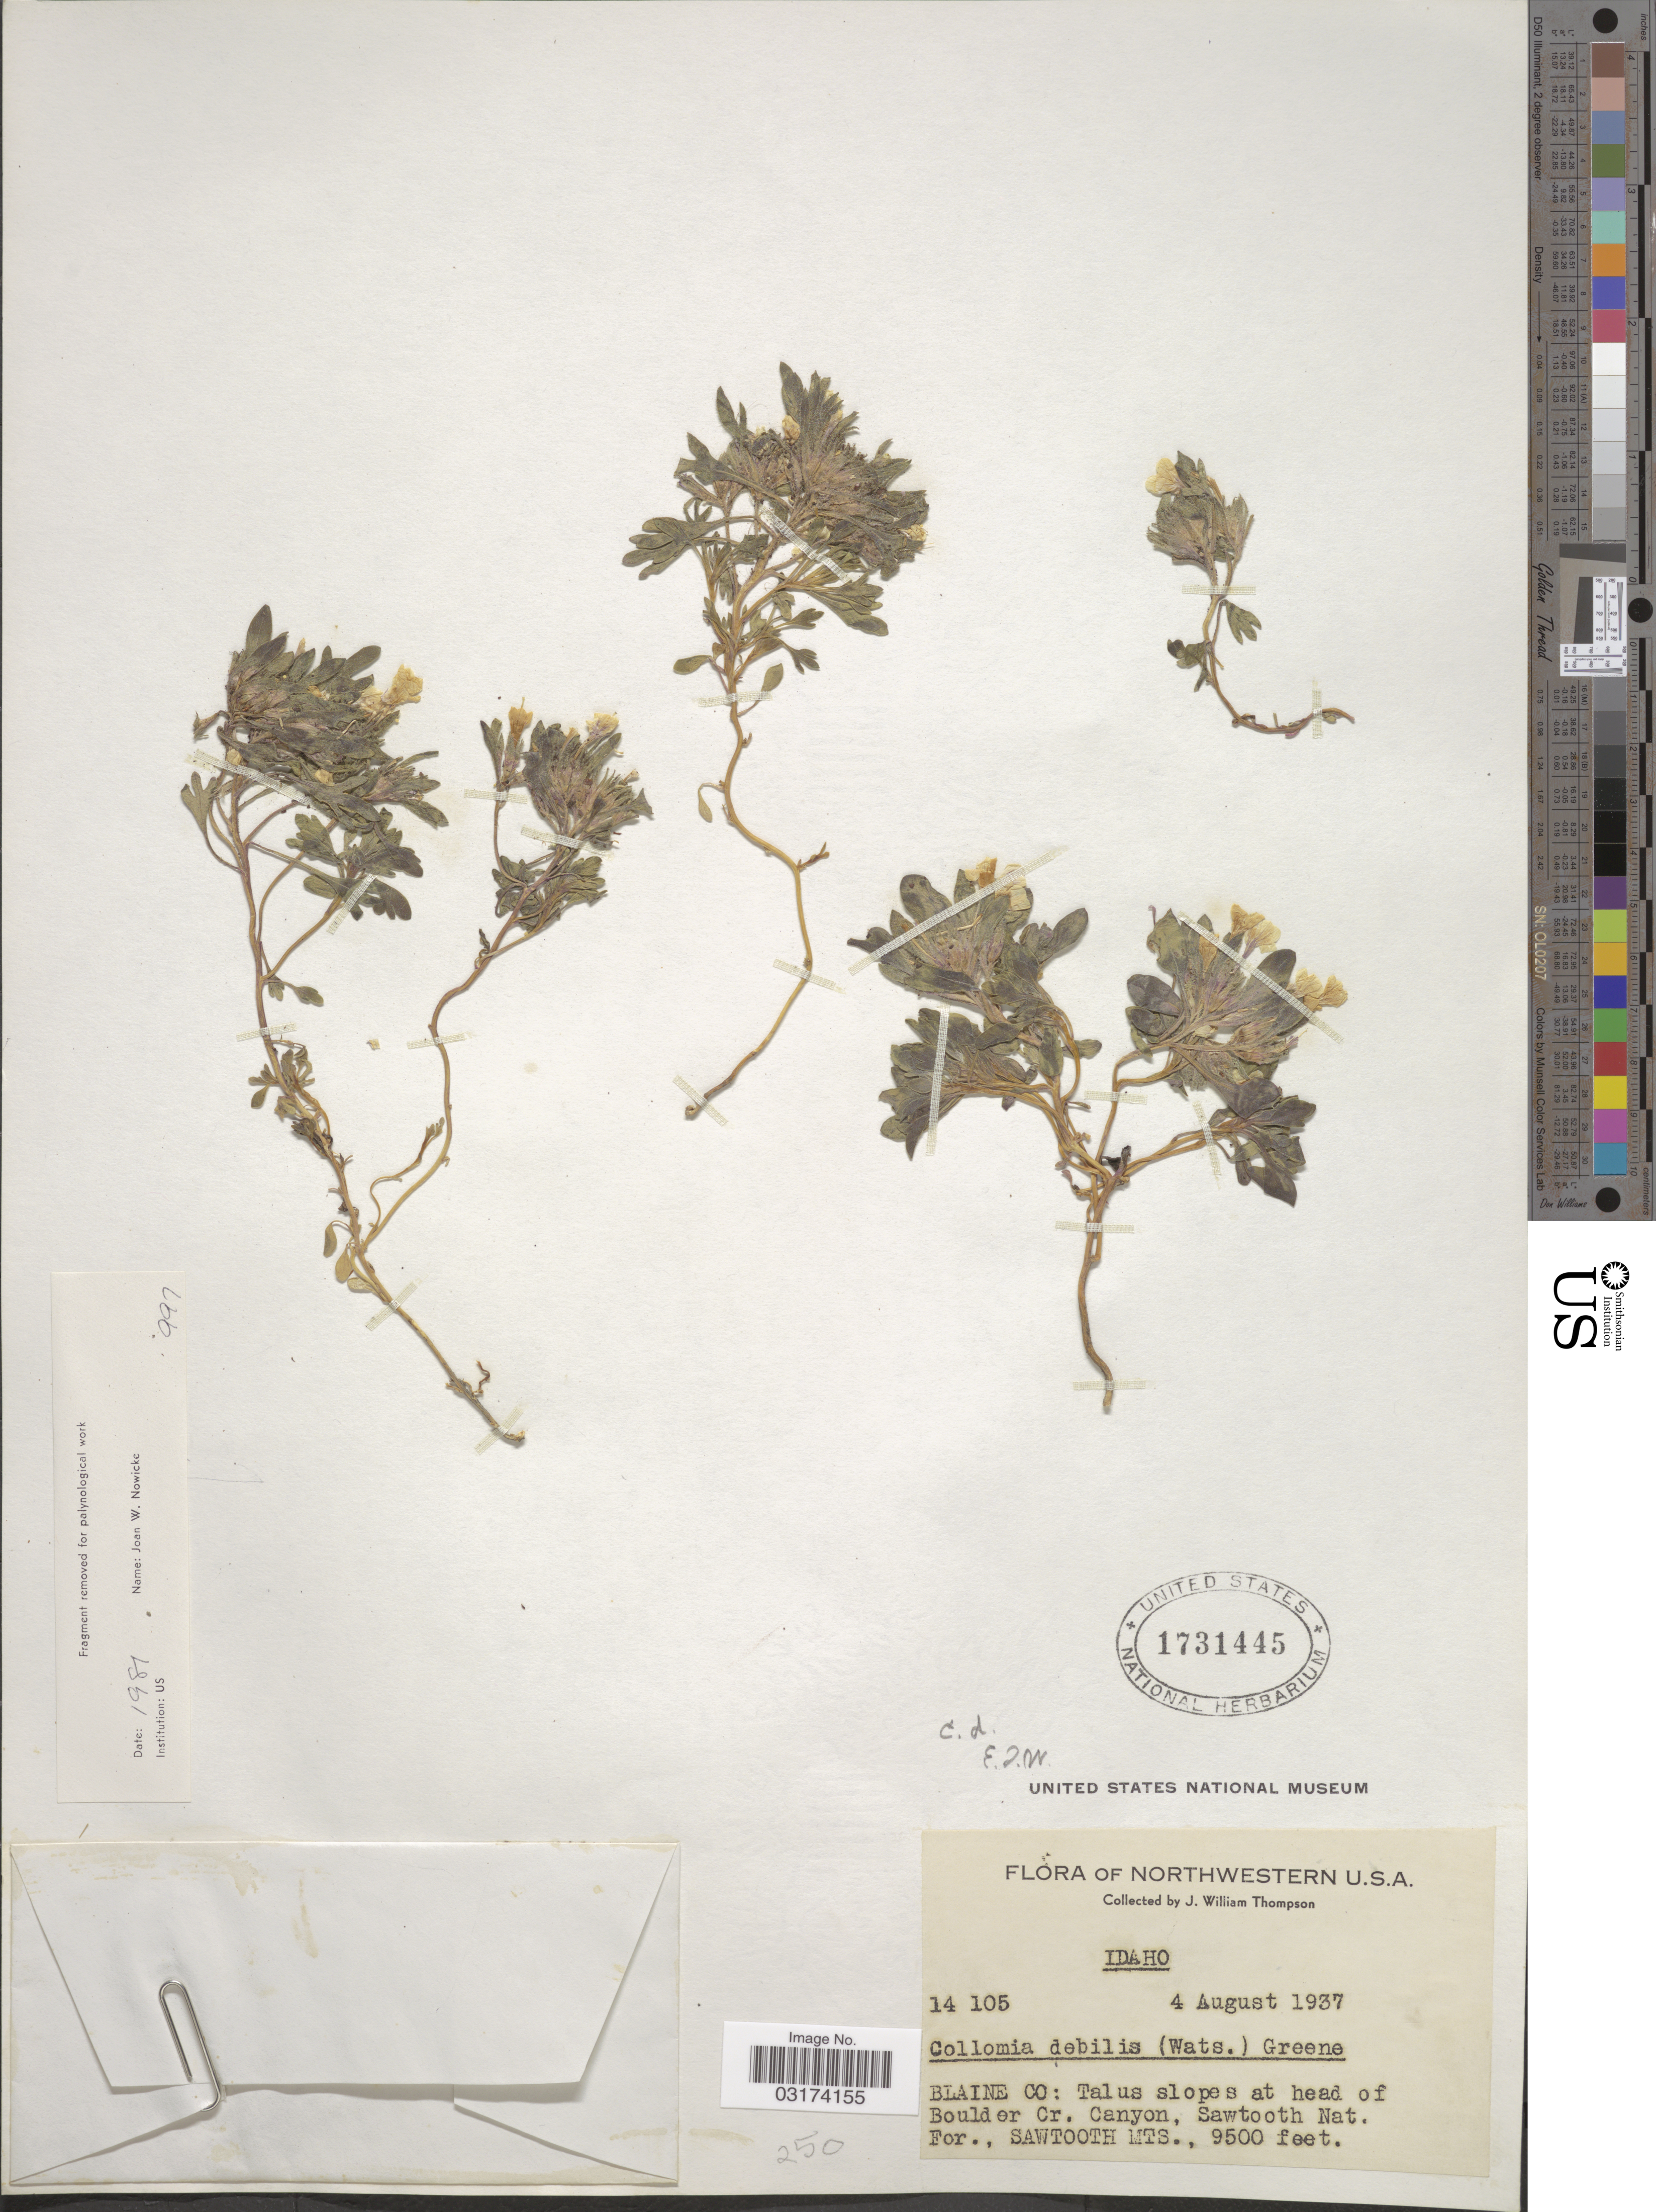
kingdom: Plantae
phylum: Tracheophyta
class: Magnoliopsida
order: Ericales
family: Polemoniaceae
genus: Collomia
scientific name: Collomia debilis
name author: (S. Watson) Greene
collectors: J. W. Thompson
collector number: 14105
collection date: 1937-08-04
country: United States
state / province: Idaho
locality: Northwestern U.S.A. Blaine Co: Talus slopes at head of Boulder Cr. Canyon, Sawtooth Nat. For., Sawtooth Mts.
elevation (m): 2896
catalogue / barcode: US 1731445